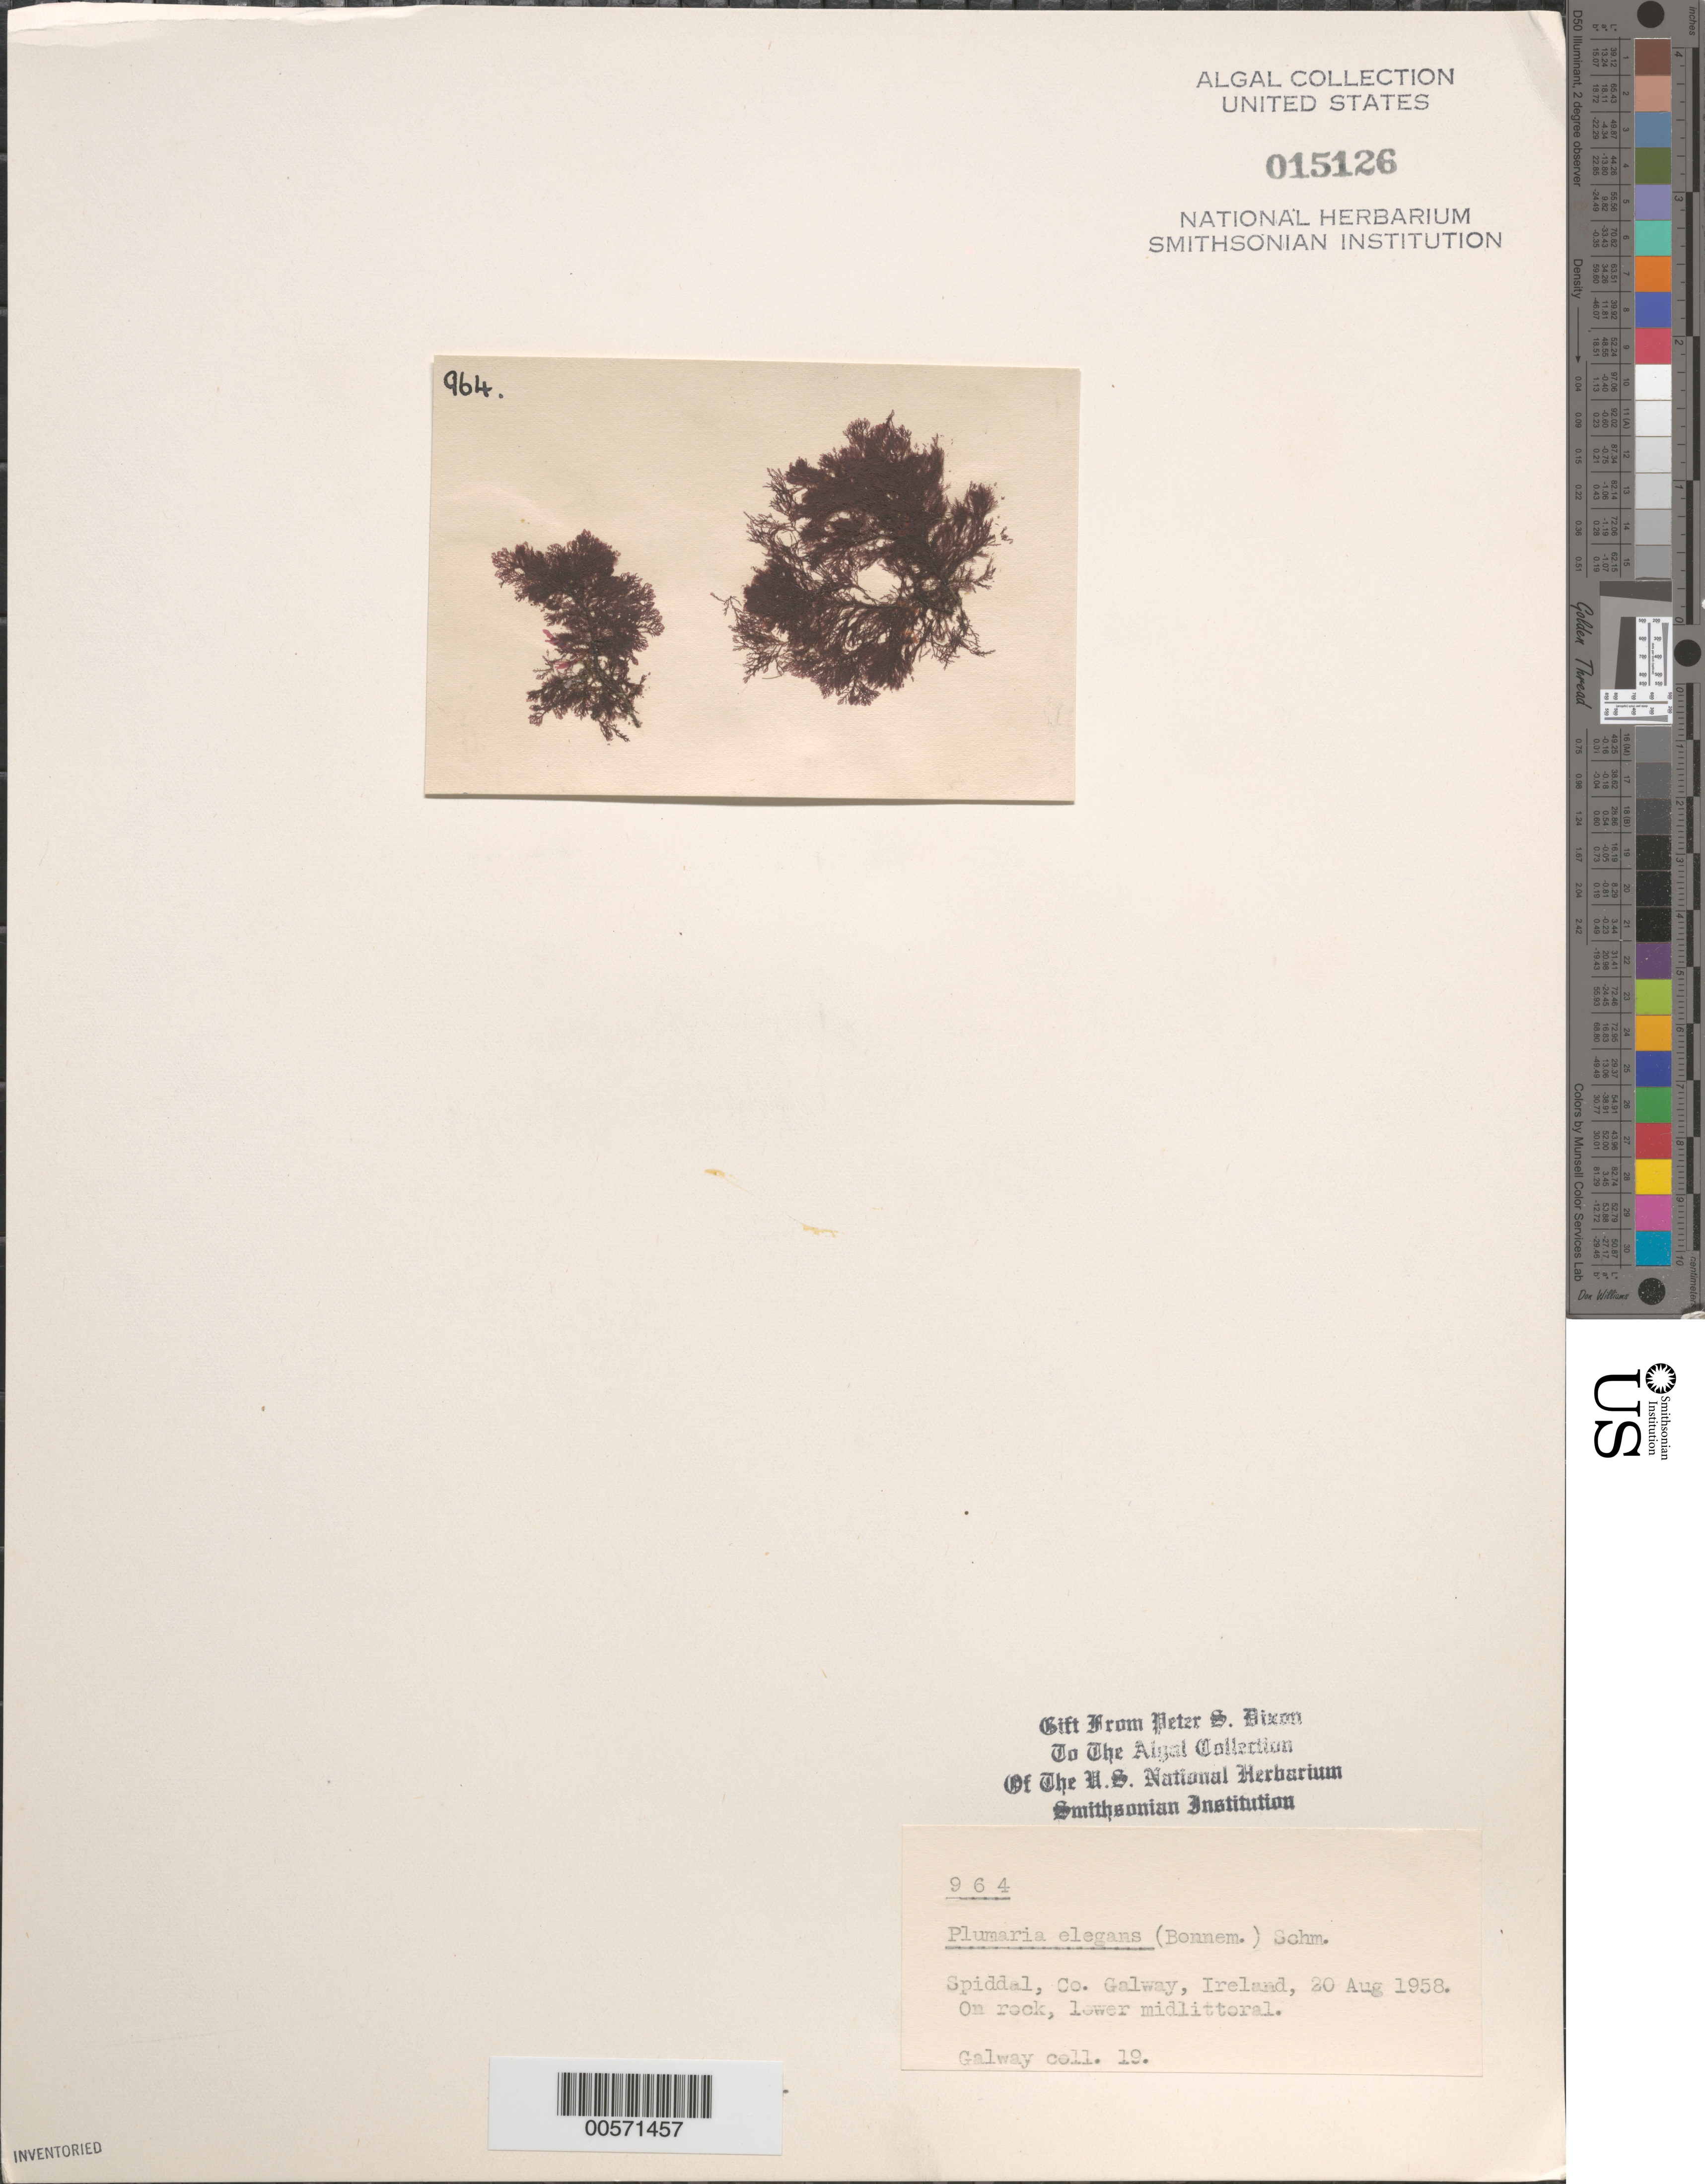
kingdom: Plantae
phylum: Rhodophyta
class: Florideophyceae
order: Ceramiales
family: Wrangeliaceae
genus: Plumaria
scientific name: Plumaria plumosa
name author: (Hudson) Kuntze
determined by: Algae name updating Project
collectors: P. S. Dixon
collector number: PSD 964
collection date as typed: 20 Aug 1958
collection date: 1958-08-20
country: Ireland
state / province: Connaught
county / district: Galway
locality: Spiddal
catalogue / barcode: US 15126